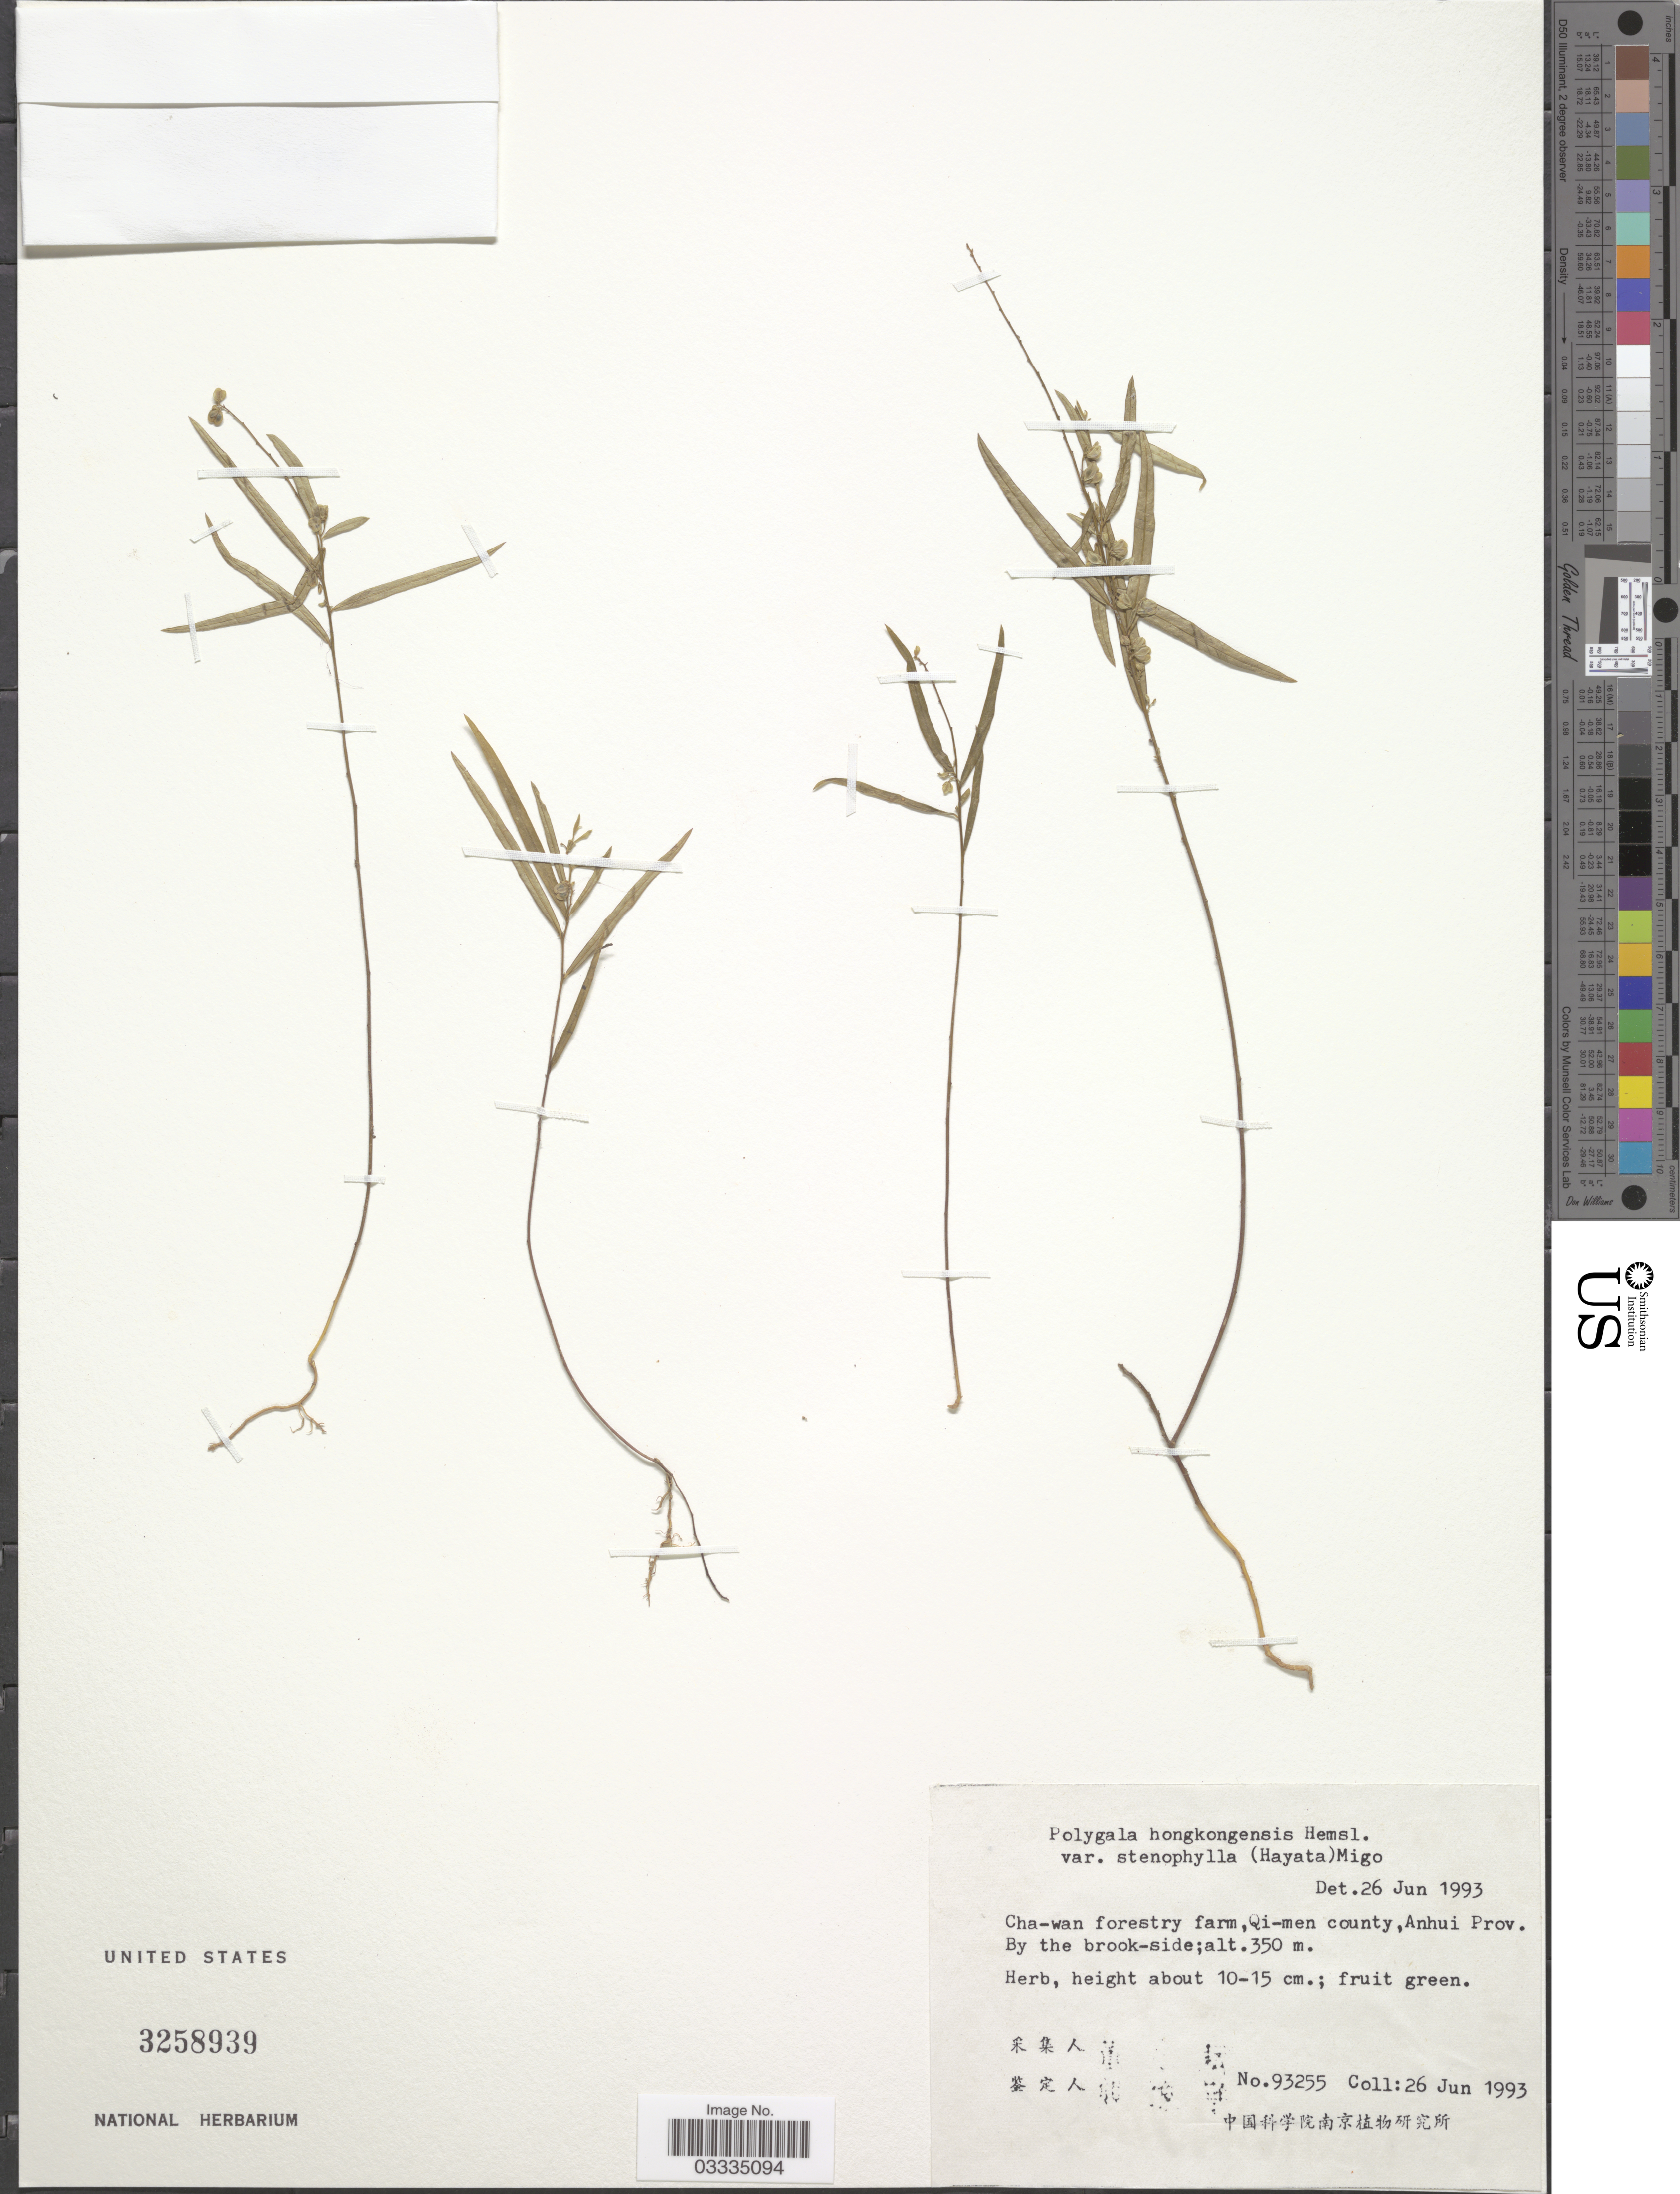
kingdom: Plantae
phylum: Tracheophyta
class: Magnoliopsida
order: Fabales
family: Polygalaceae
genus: Polygala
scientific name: Polygala hongkongensis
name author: Hemsl.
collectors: X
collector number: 93255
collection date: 1993-06-26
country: China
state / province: Anhui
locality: Cha-wan forestry farm, Qi-men county. By the brook-side.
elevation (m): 350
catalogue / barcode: US 3258939